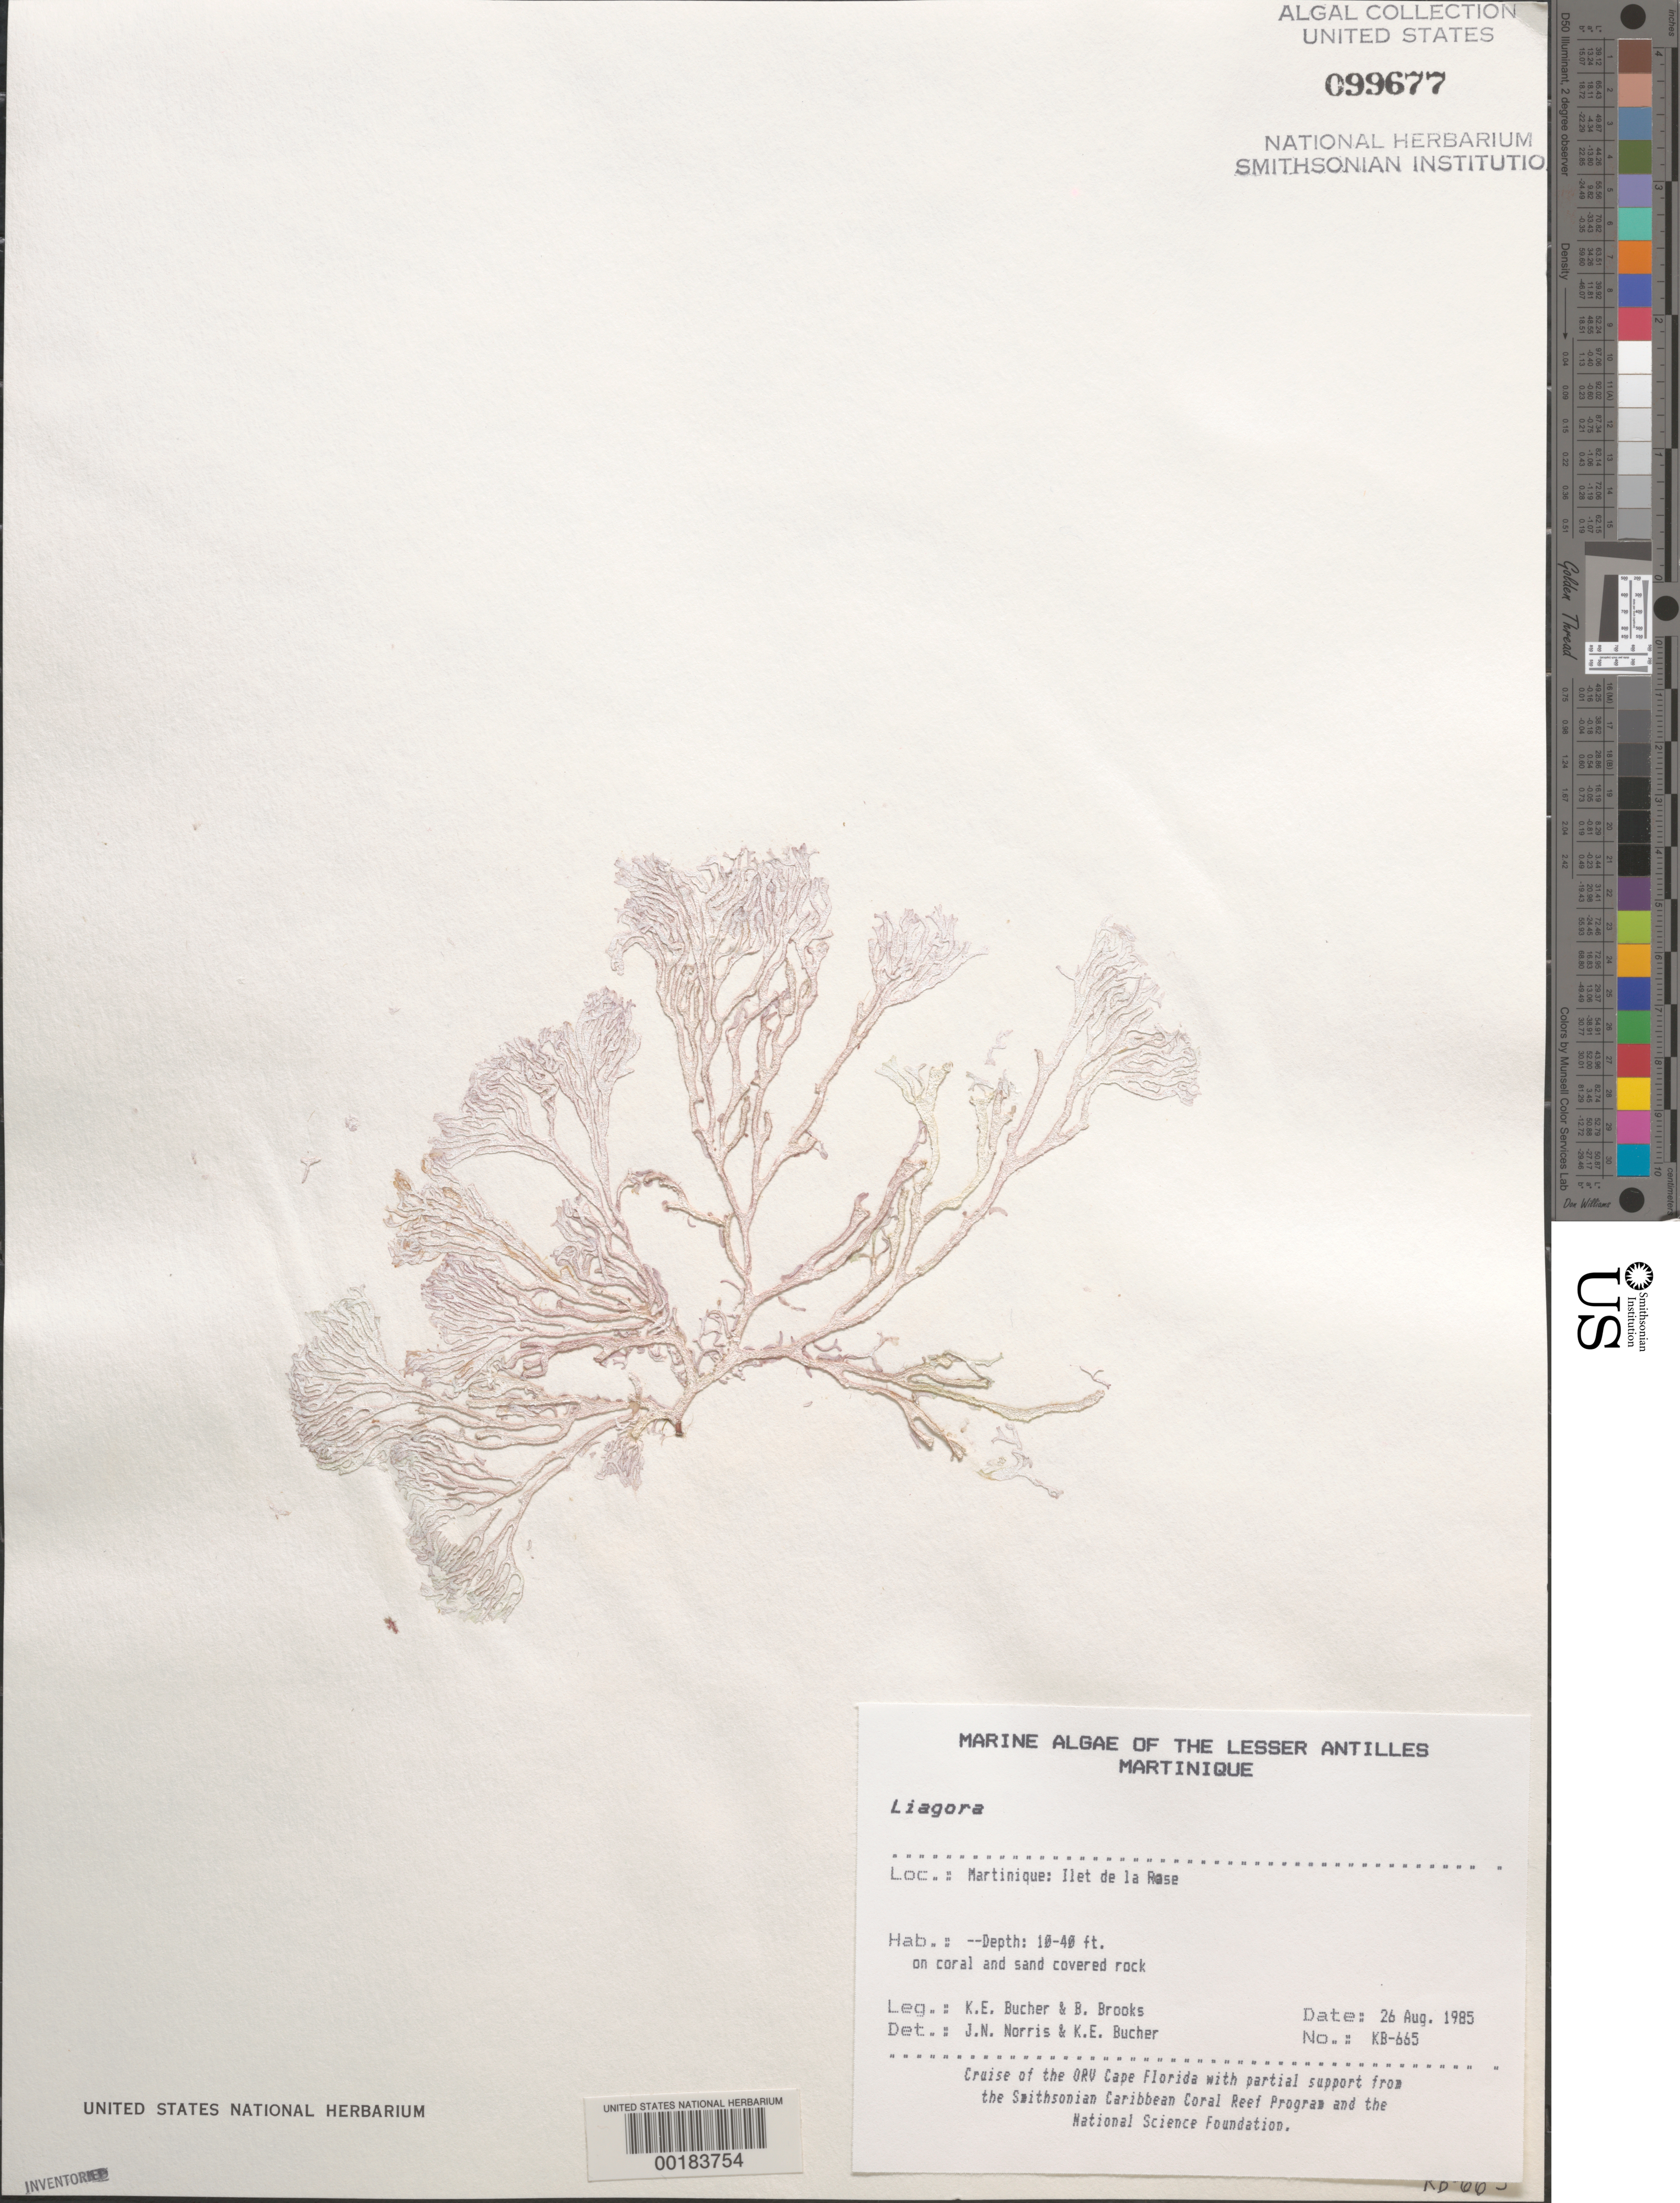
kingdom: Plantae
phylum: Rhodophyta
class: Florideophyceae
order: Nemaliales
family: Liagoraceae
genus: Liagora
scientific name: Liagora sp.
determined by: Norris, J. N.; Bucher, K. E.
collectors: K. E. Bucher & B. Brooks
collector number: Kb-665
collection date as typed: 26 Aug 1985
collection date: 1985-08-26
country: Martinique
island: Ilet de la Rose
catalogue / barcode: US 99677